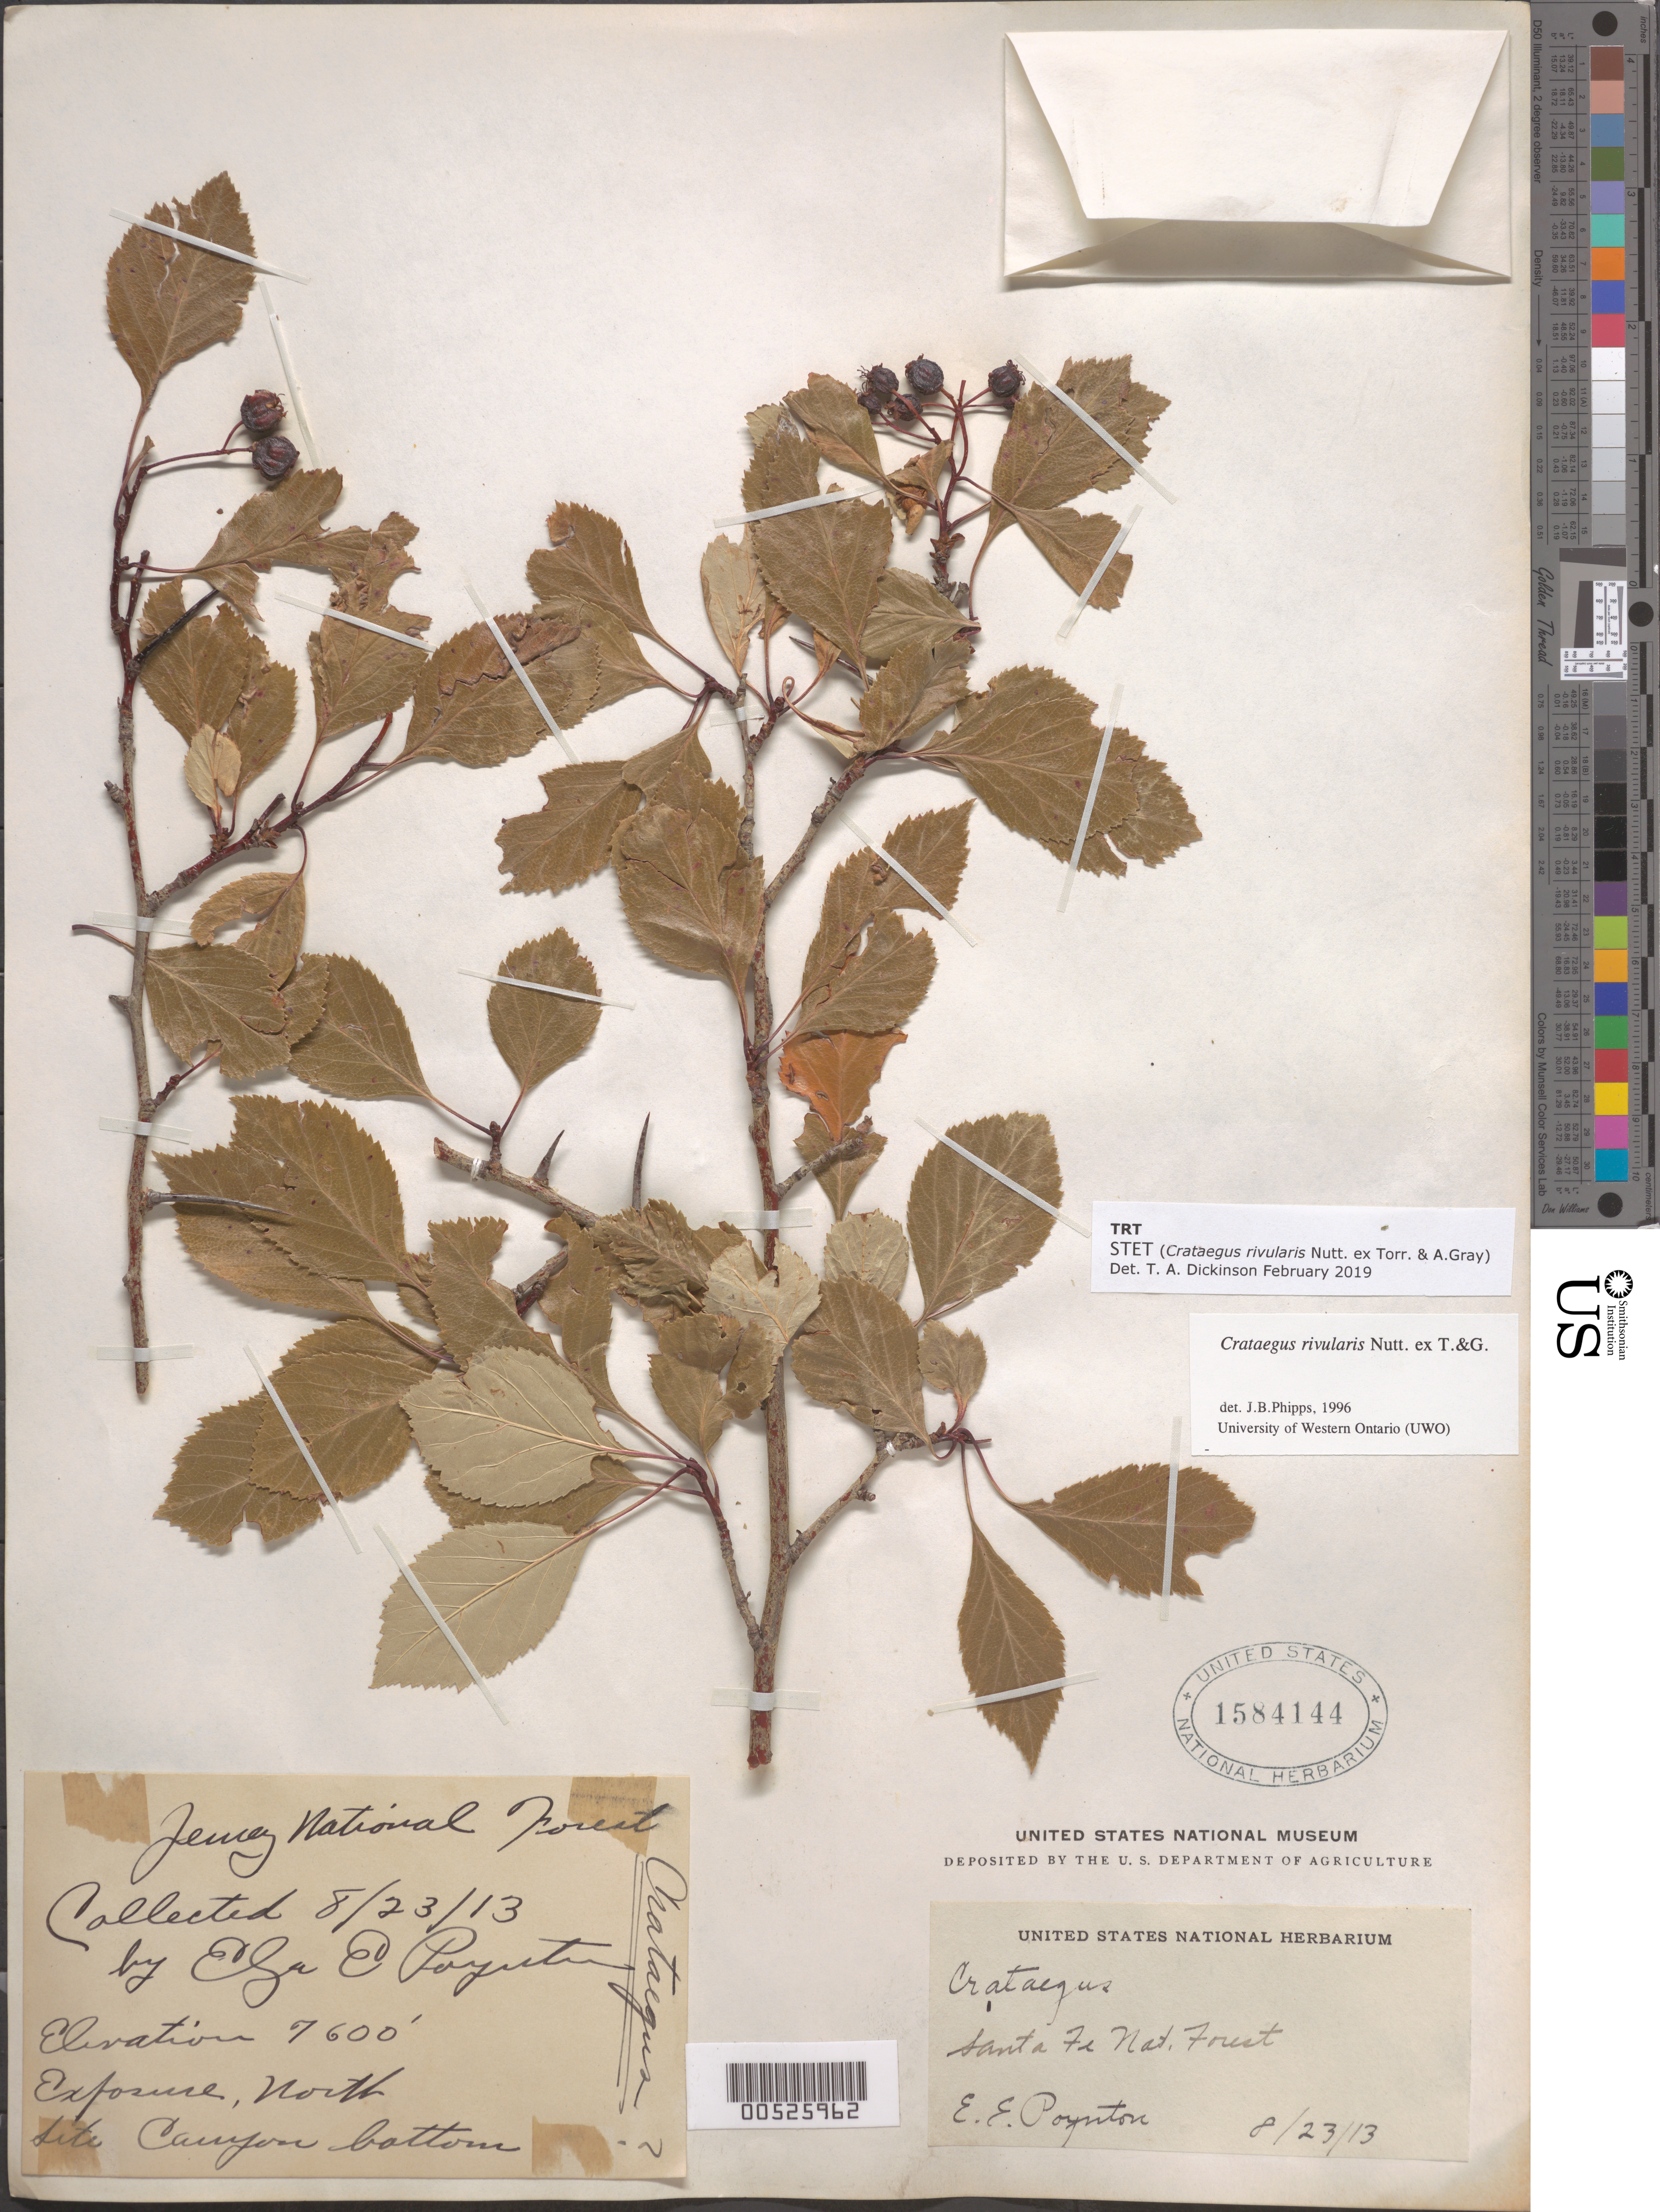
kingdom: Plantae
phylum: Tracheophyta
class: Magnoliopsida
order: Rosales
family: Rosaceae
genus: Crataegus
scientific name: Crataegus rivularis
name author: Nutt.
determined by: Phipps, James B., (UWO), University of Western Ontario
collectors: E. Poynton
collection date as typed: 23 Aug 1913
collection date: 1913-08-23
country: United States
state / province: New Mexico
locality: Santa Fe National Forest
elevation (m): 2316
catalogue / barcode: US 1584144